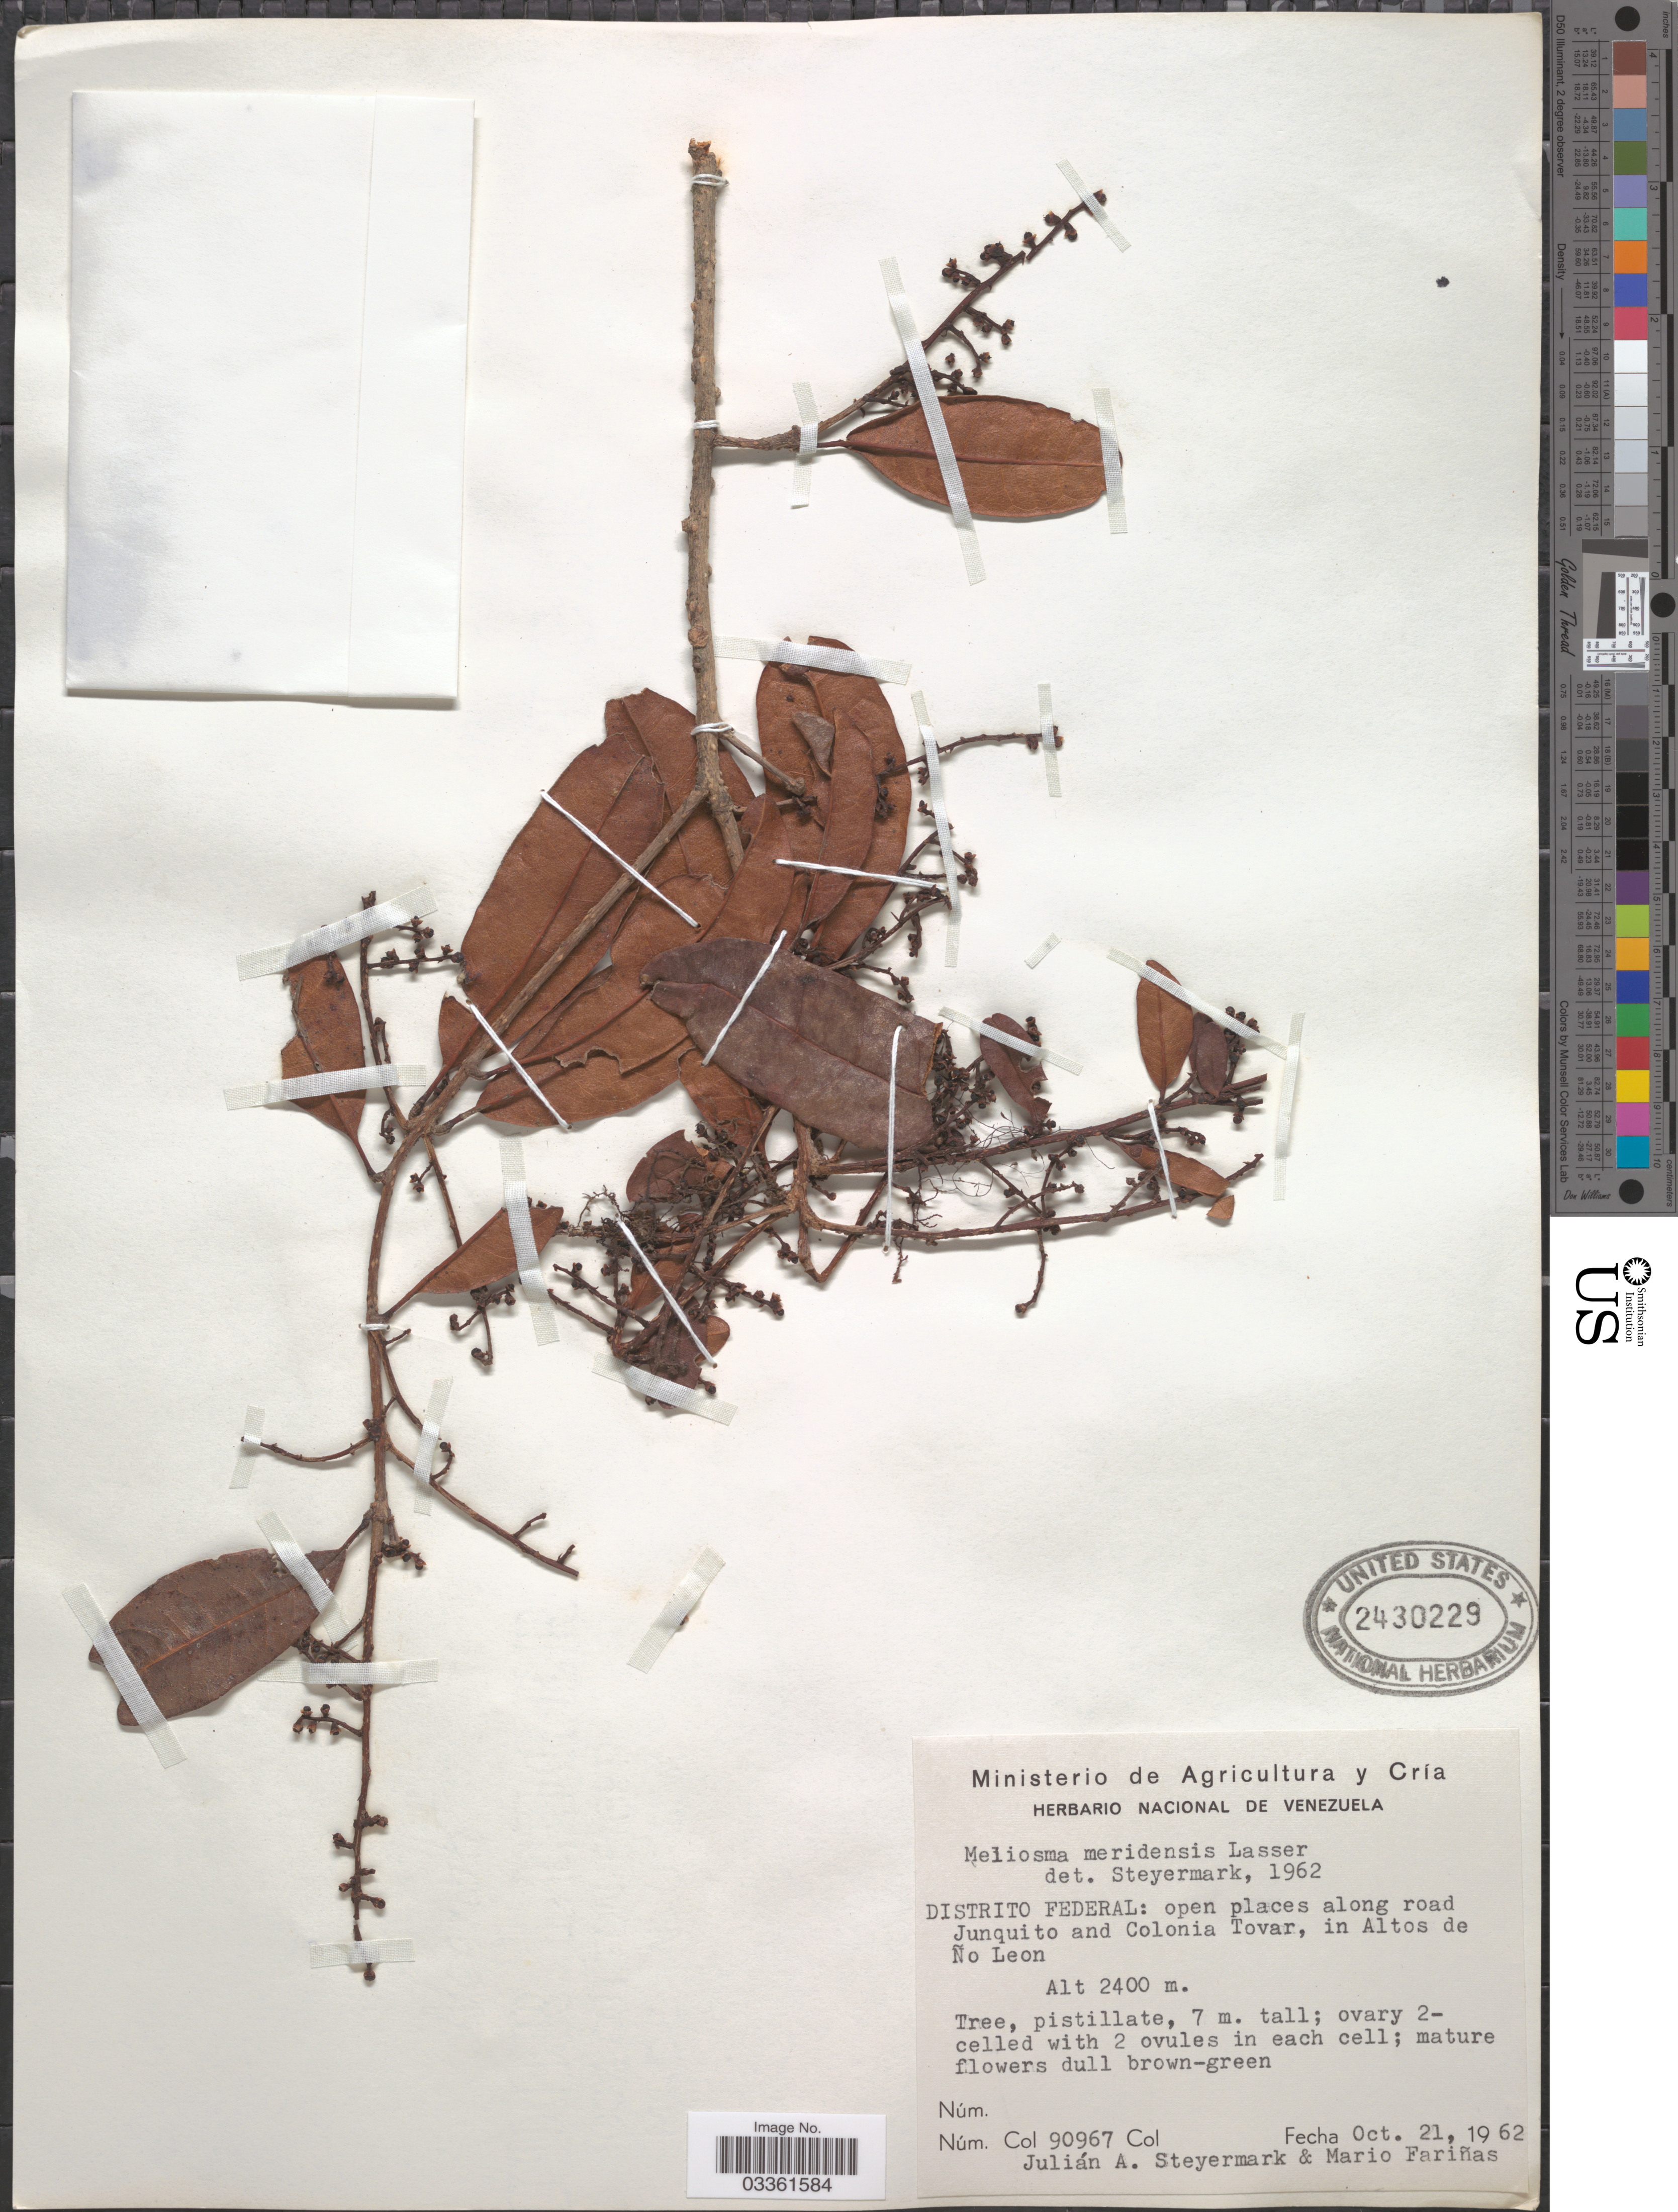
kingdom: Plantae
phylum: Tracheophyta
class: Magnoliopsida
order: Proteales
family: Sabiaceae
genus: Meliosma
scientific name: Meliosma meridensis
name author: Lasser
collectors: J. Steyermark & M. Fariñas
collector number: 90967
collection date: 1962-10-21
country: Venezuela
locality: Distrito Federal: open places along road Junquito and Colonia Tovar, in Altos de Ño Leon.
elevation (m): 2400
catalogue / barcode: US 2430229